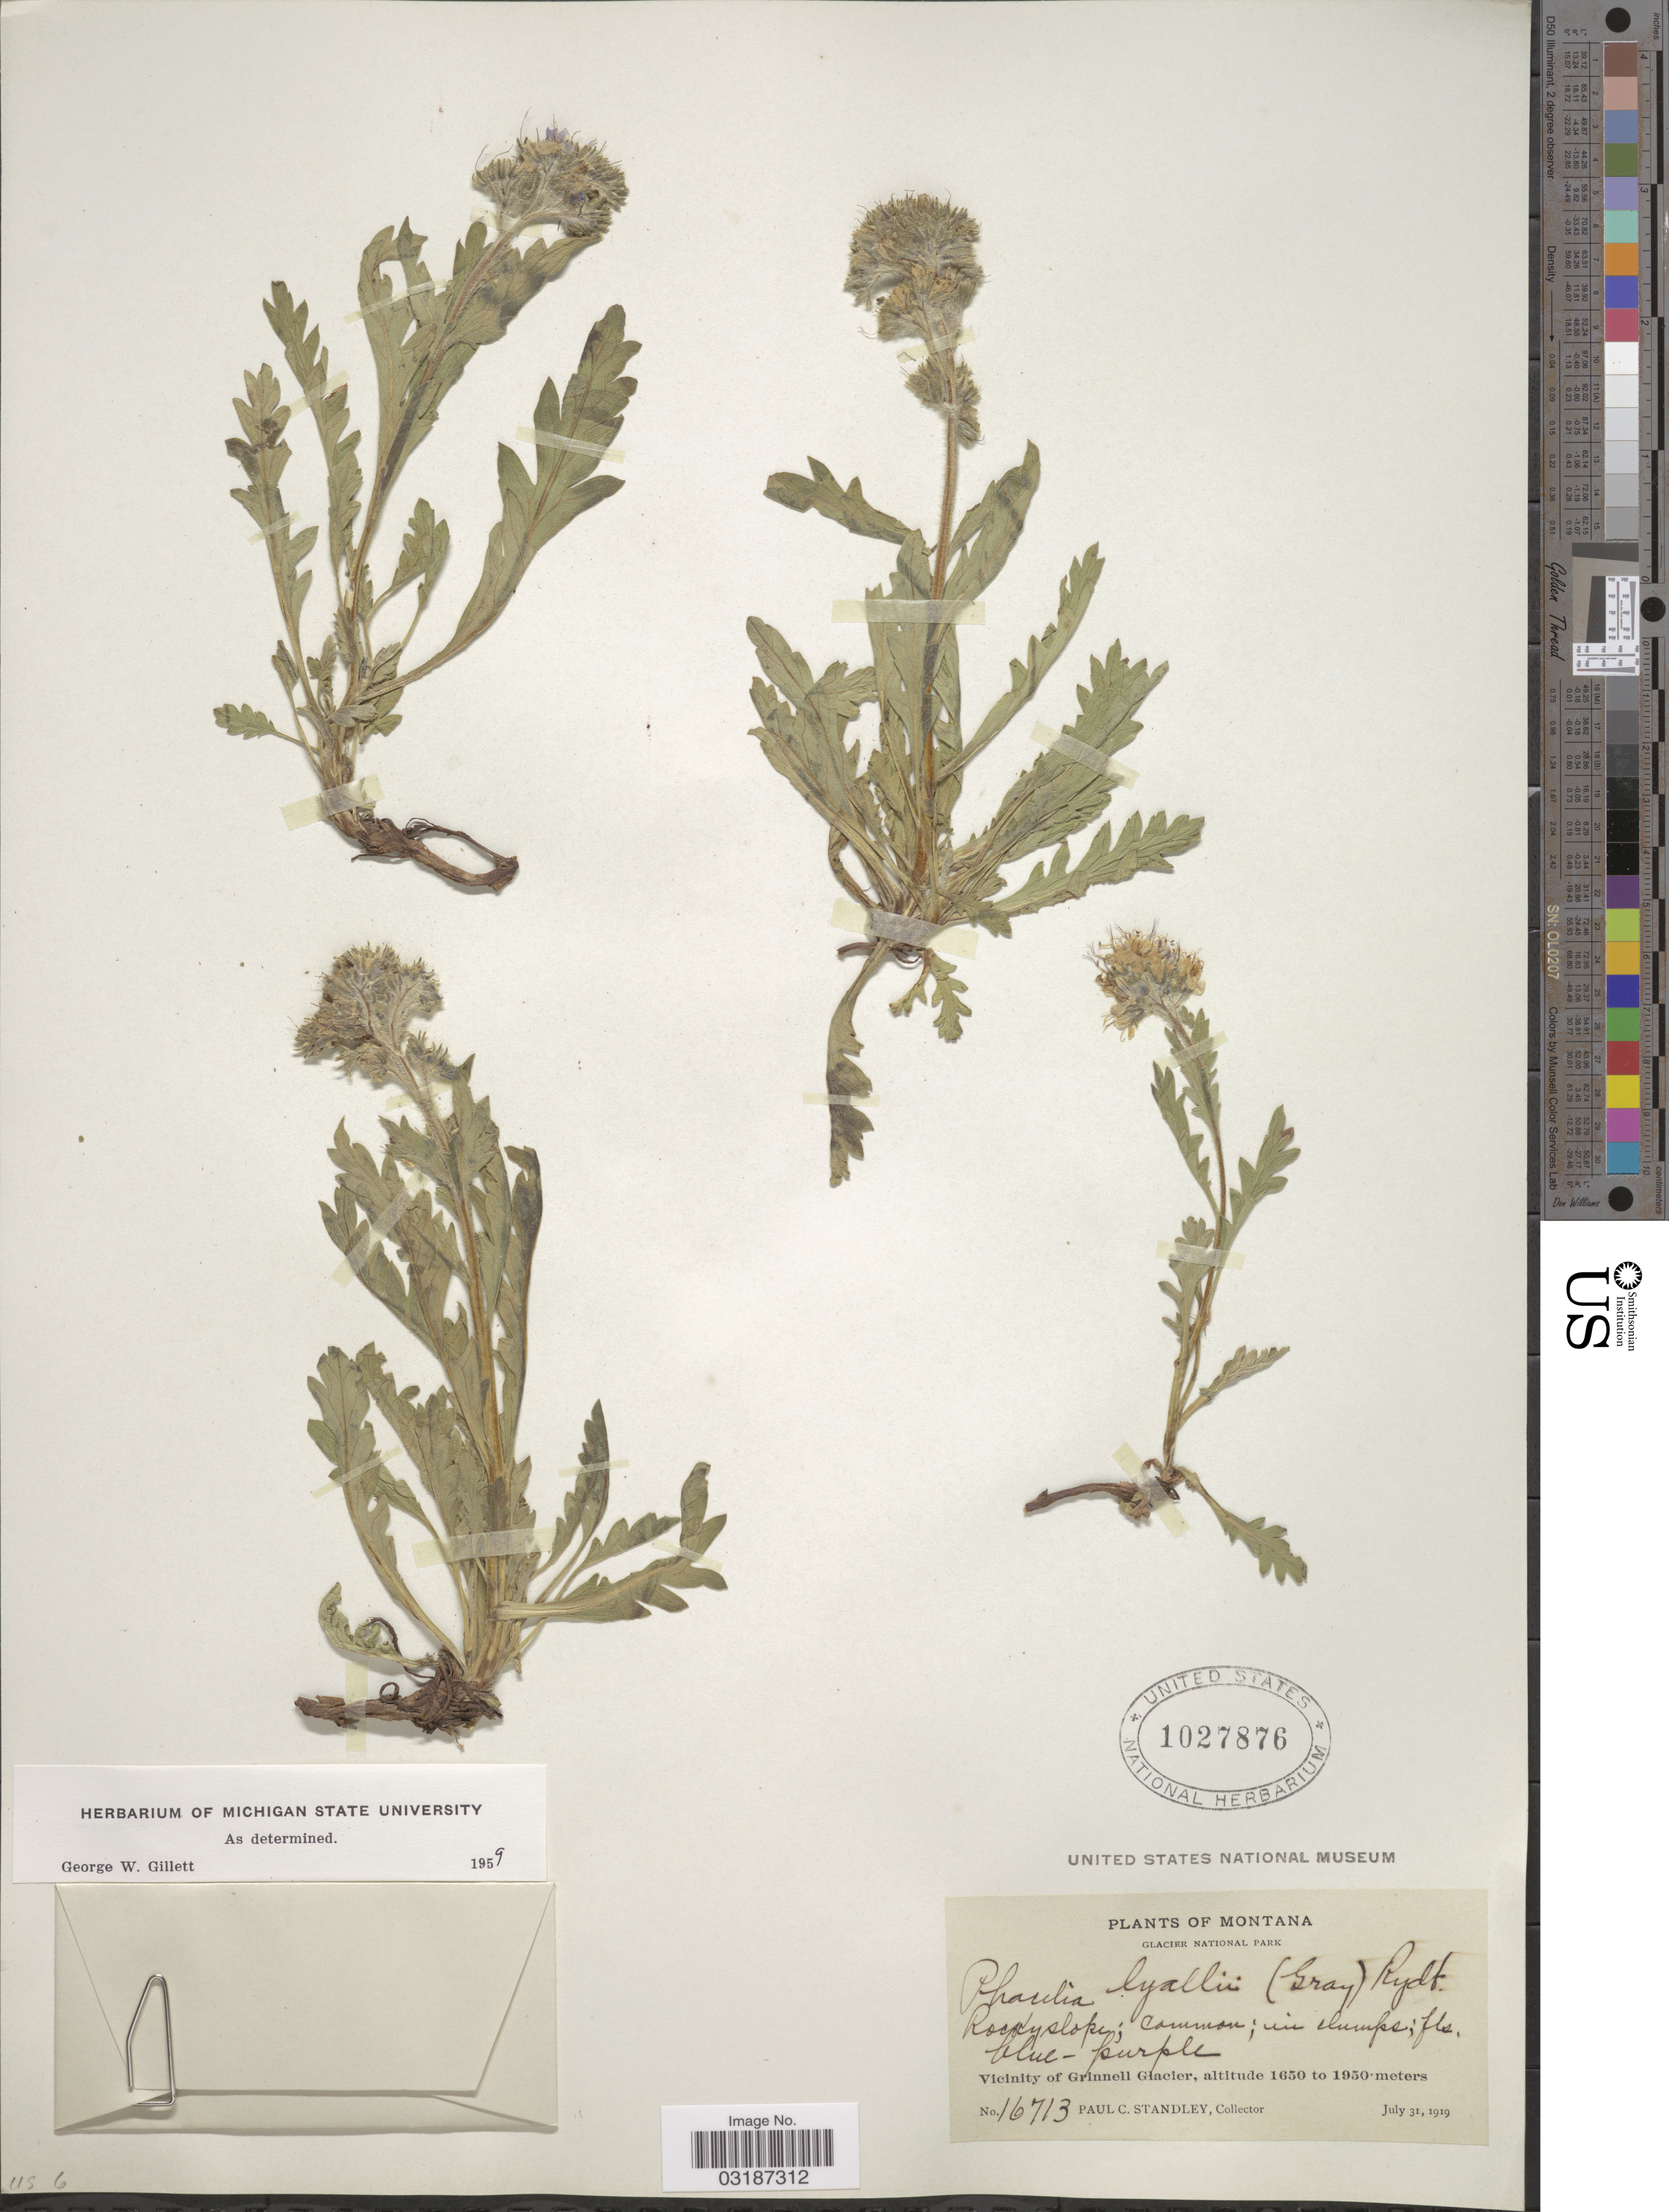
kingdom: Plantae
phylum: Tracheophyta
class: Magnoliopsida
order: Boraginales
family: Hydrophyllaceae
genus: Phacelia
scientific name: Phacelia lyallii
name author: (A. Gray) Rydb.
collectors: P. C. Standley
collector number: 16713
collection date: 1919-07-31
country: United States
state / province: Montana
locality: Glacier National Park. Vicinity of Grinnell Glacier.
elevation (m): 1650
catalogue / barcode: US 1027876